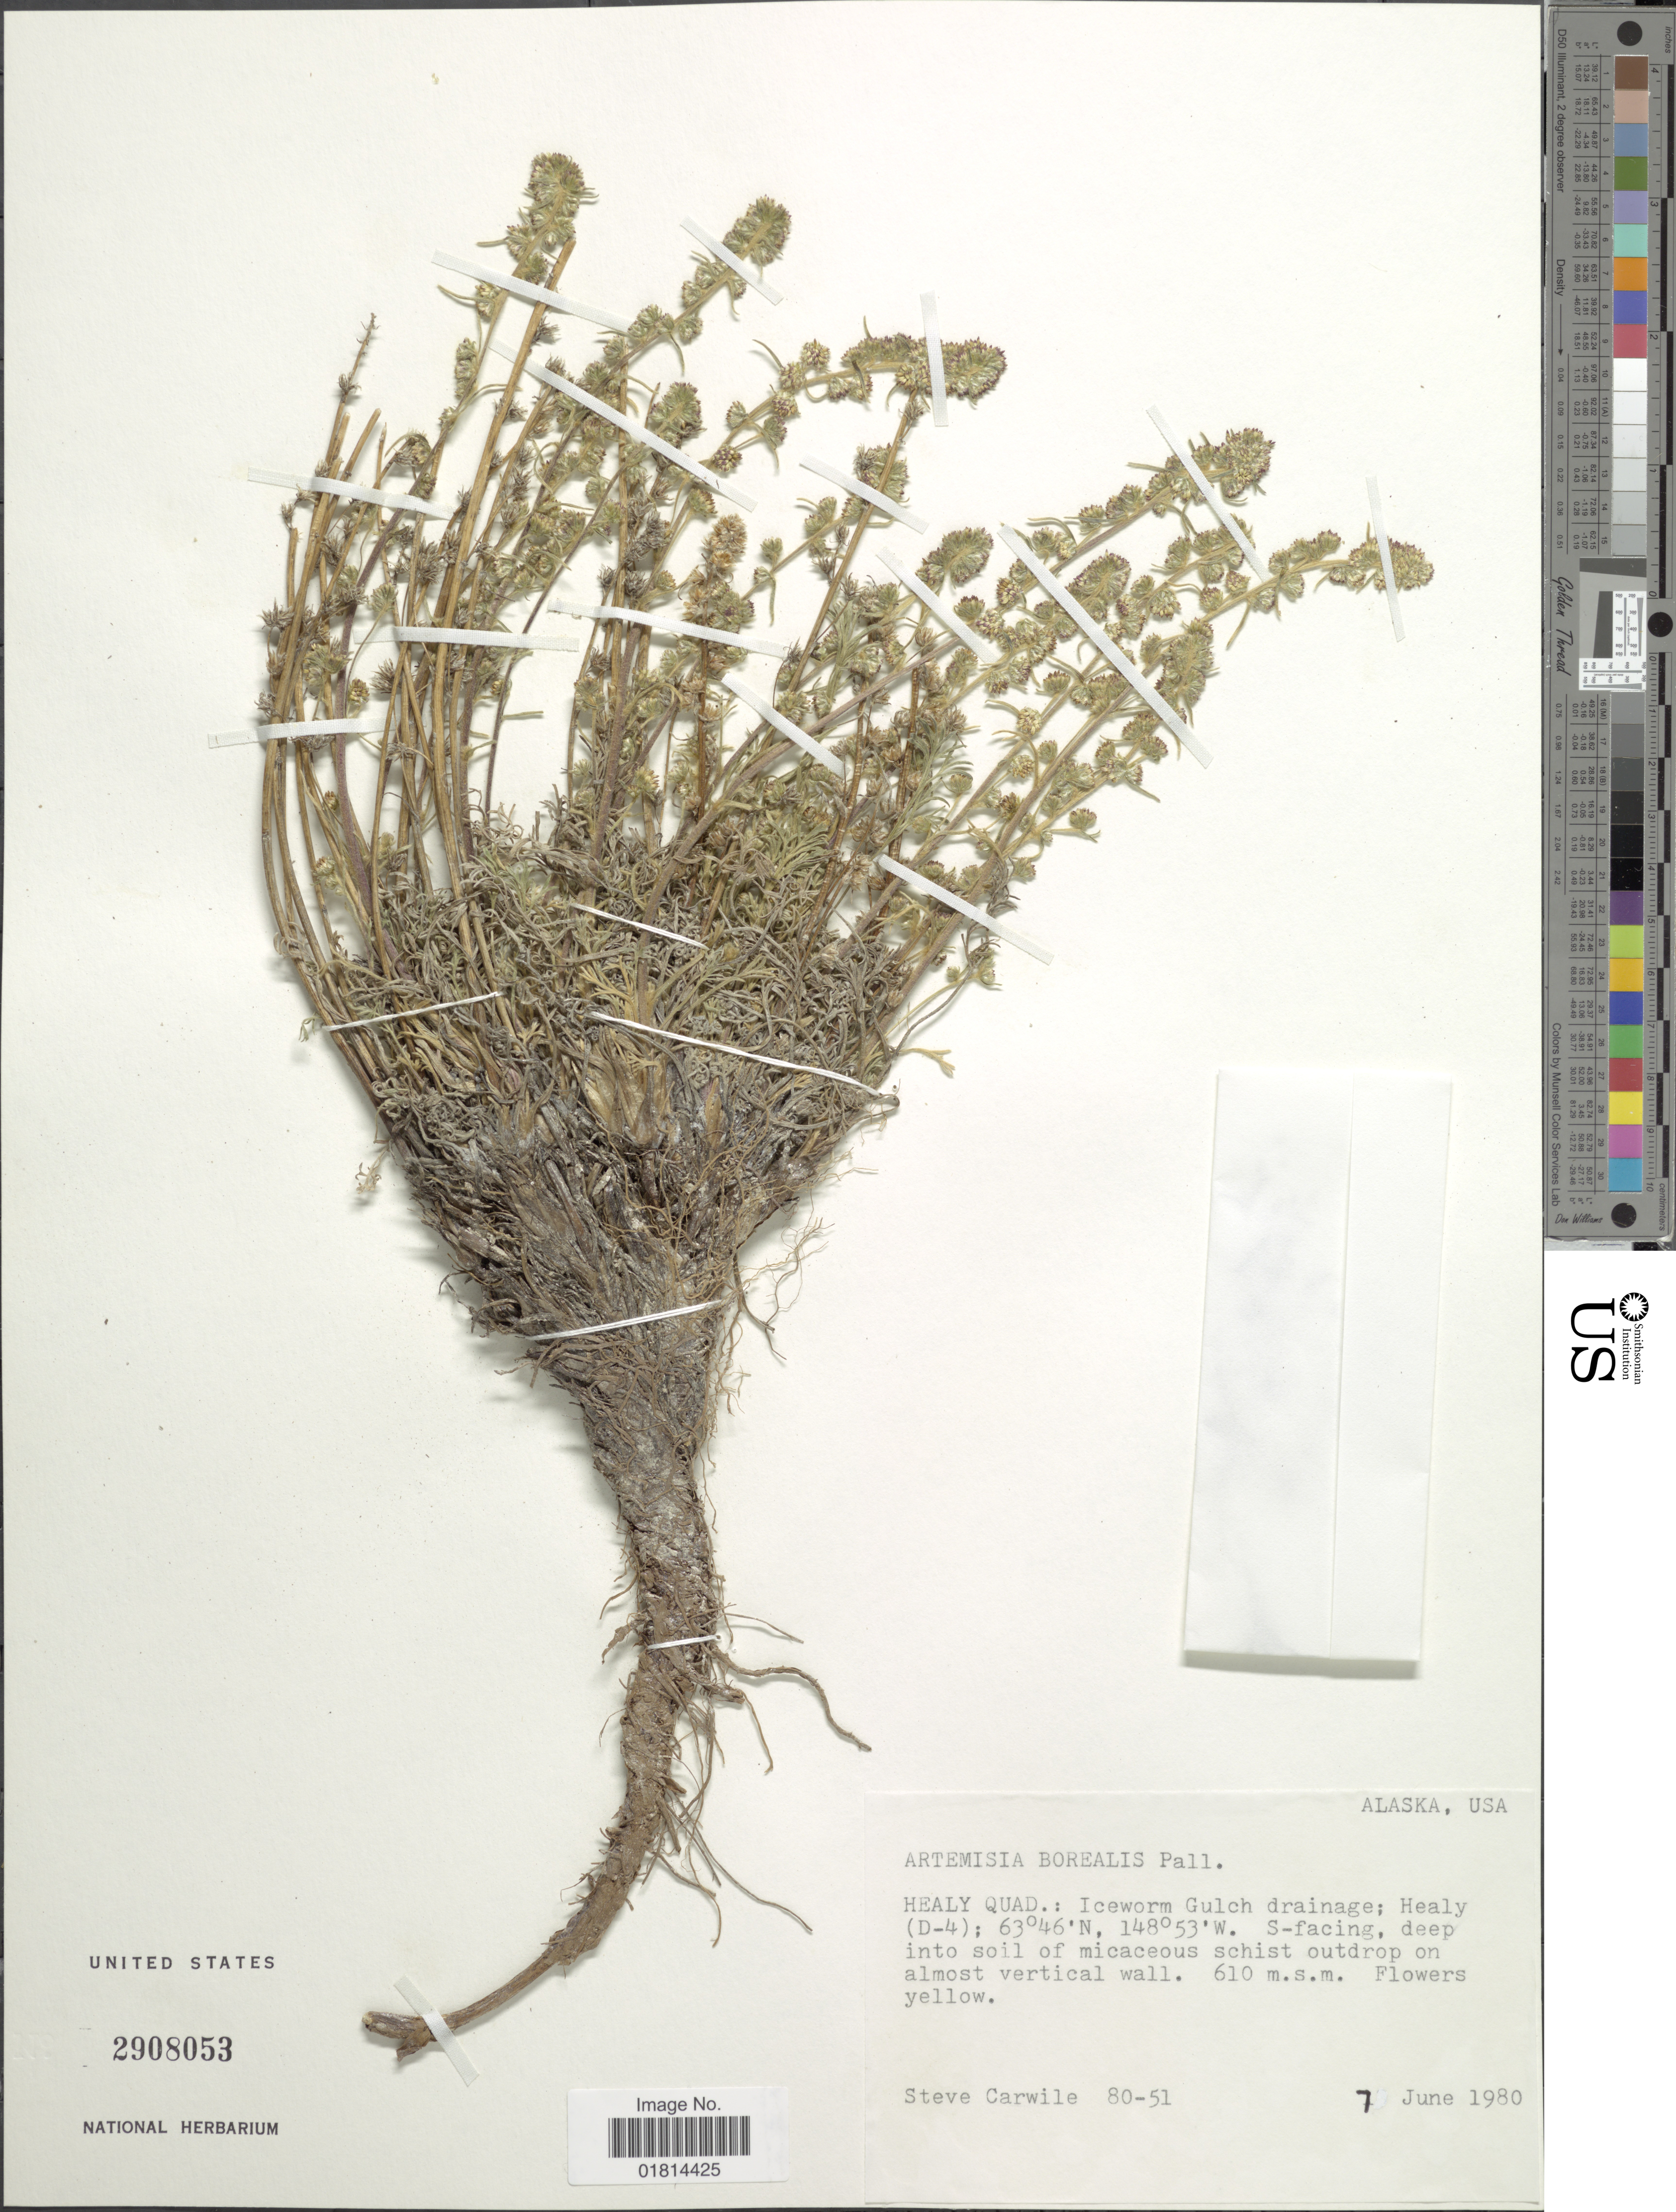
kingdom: Plantae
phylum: Tracheophyta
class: Magnoliopsida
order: Asterales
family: Asteraceae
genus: Artemisia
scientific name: Artemisia borealis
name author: Pall.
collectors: S. Carwile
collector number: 80-51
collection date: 1980-06-07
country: United States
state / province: Alaska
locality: Healy Quad: Iceworm Gulch draiange; Healy (D-4)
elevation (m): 610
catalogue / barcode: US 2908053